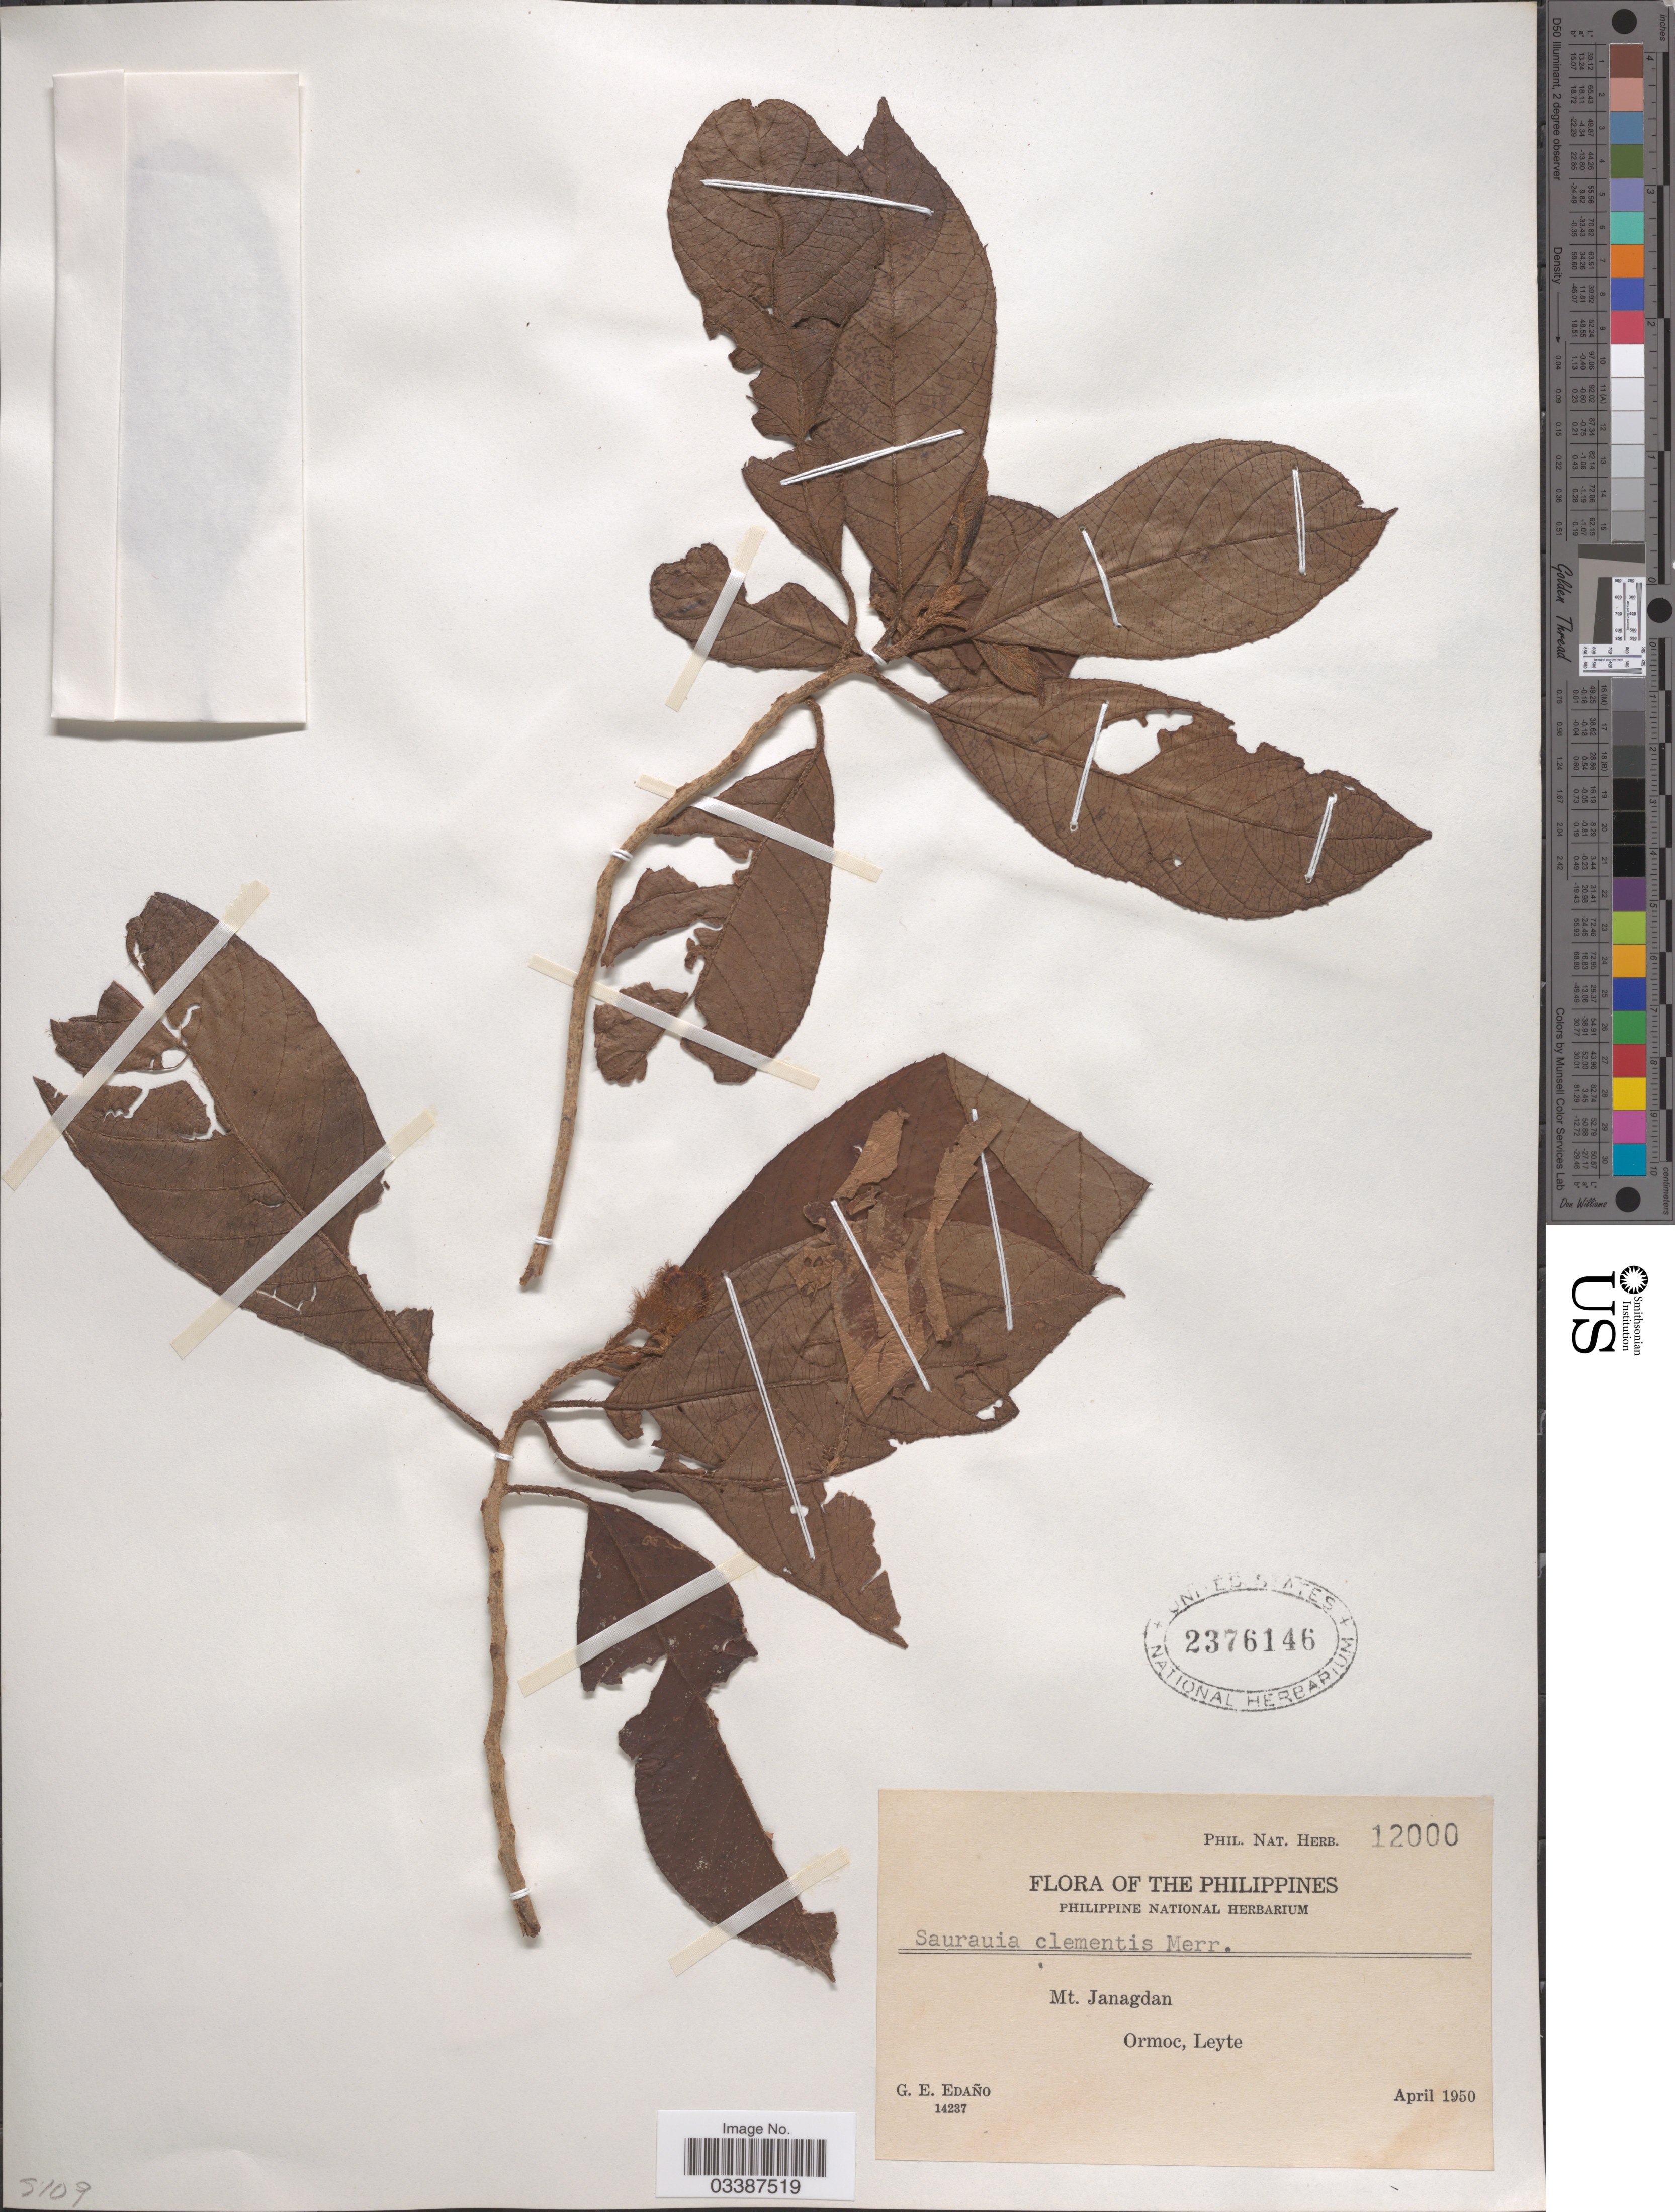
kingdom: Plantae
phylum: Tracheophyta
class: Magnoliopsida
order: Ericales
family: Actinidiaceae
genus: Saurauia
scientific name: Saurauia clementis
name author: Merr.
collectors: G. E. Edaño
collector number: Phil. Nat. Herb. 12000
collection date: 1950-04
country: Philippines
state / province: Eastern Visayas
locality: Mt. Janagdan, Ormoc, Leyte.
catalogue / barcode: US 2376146